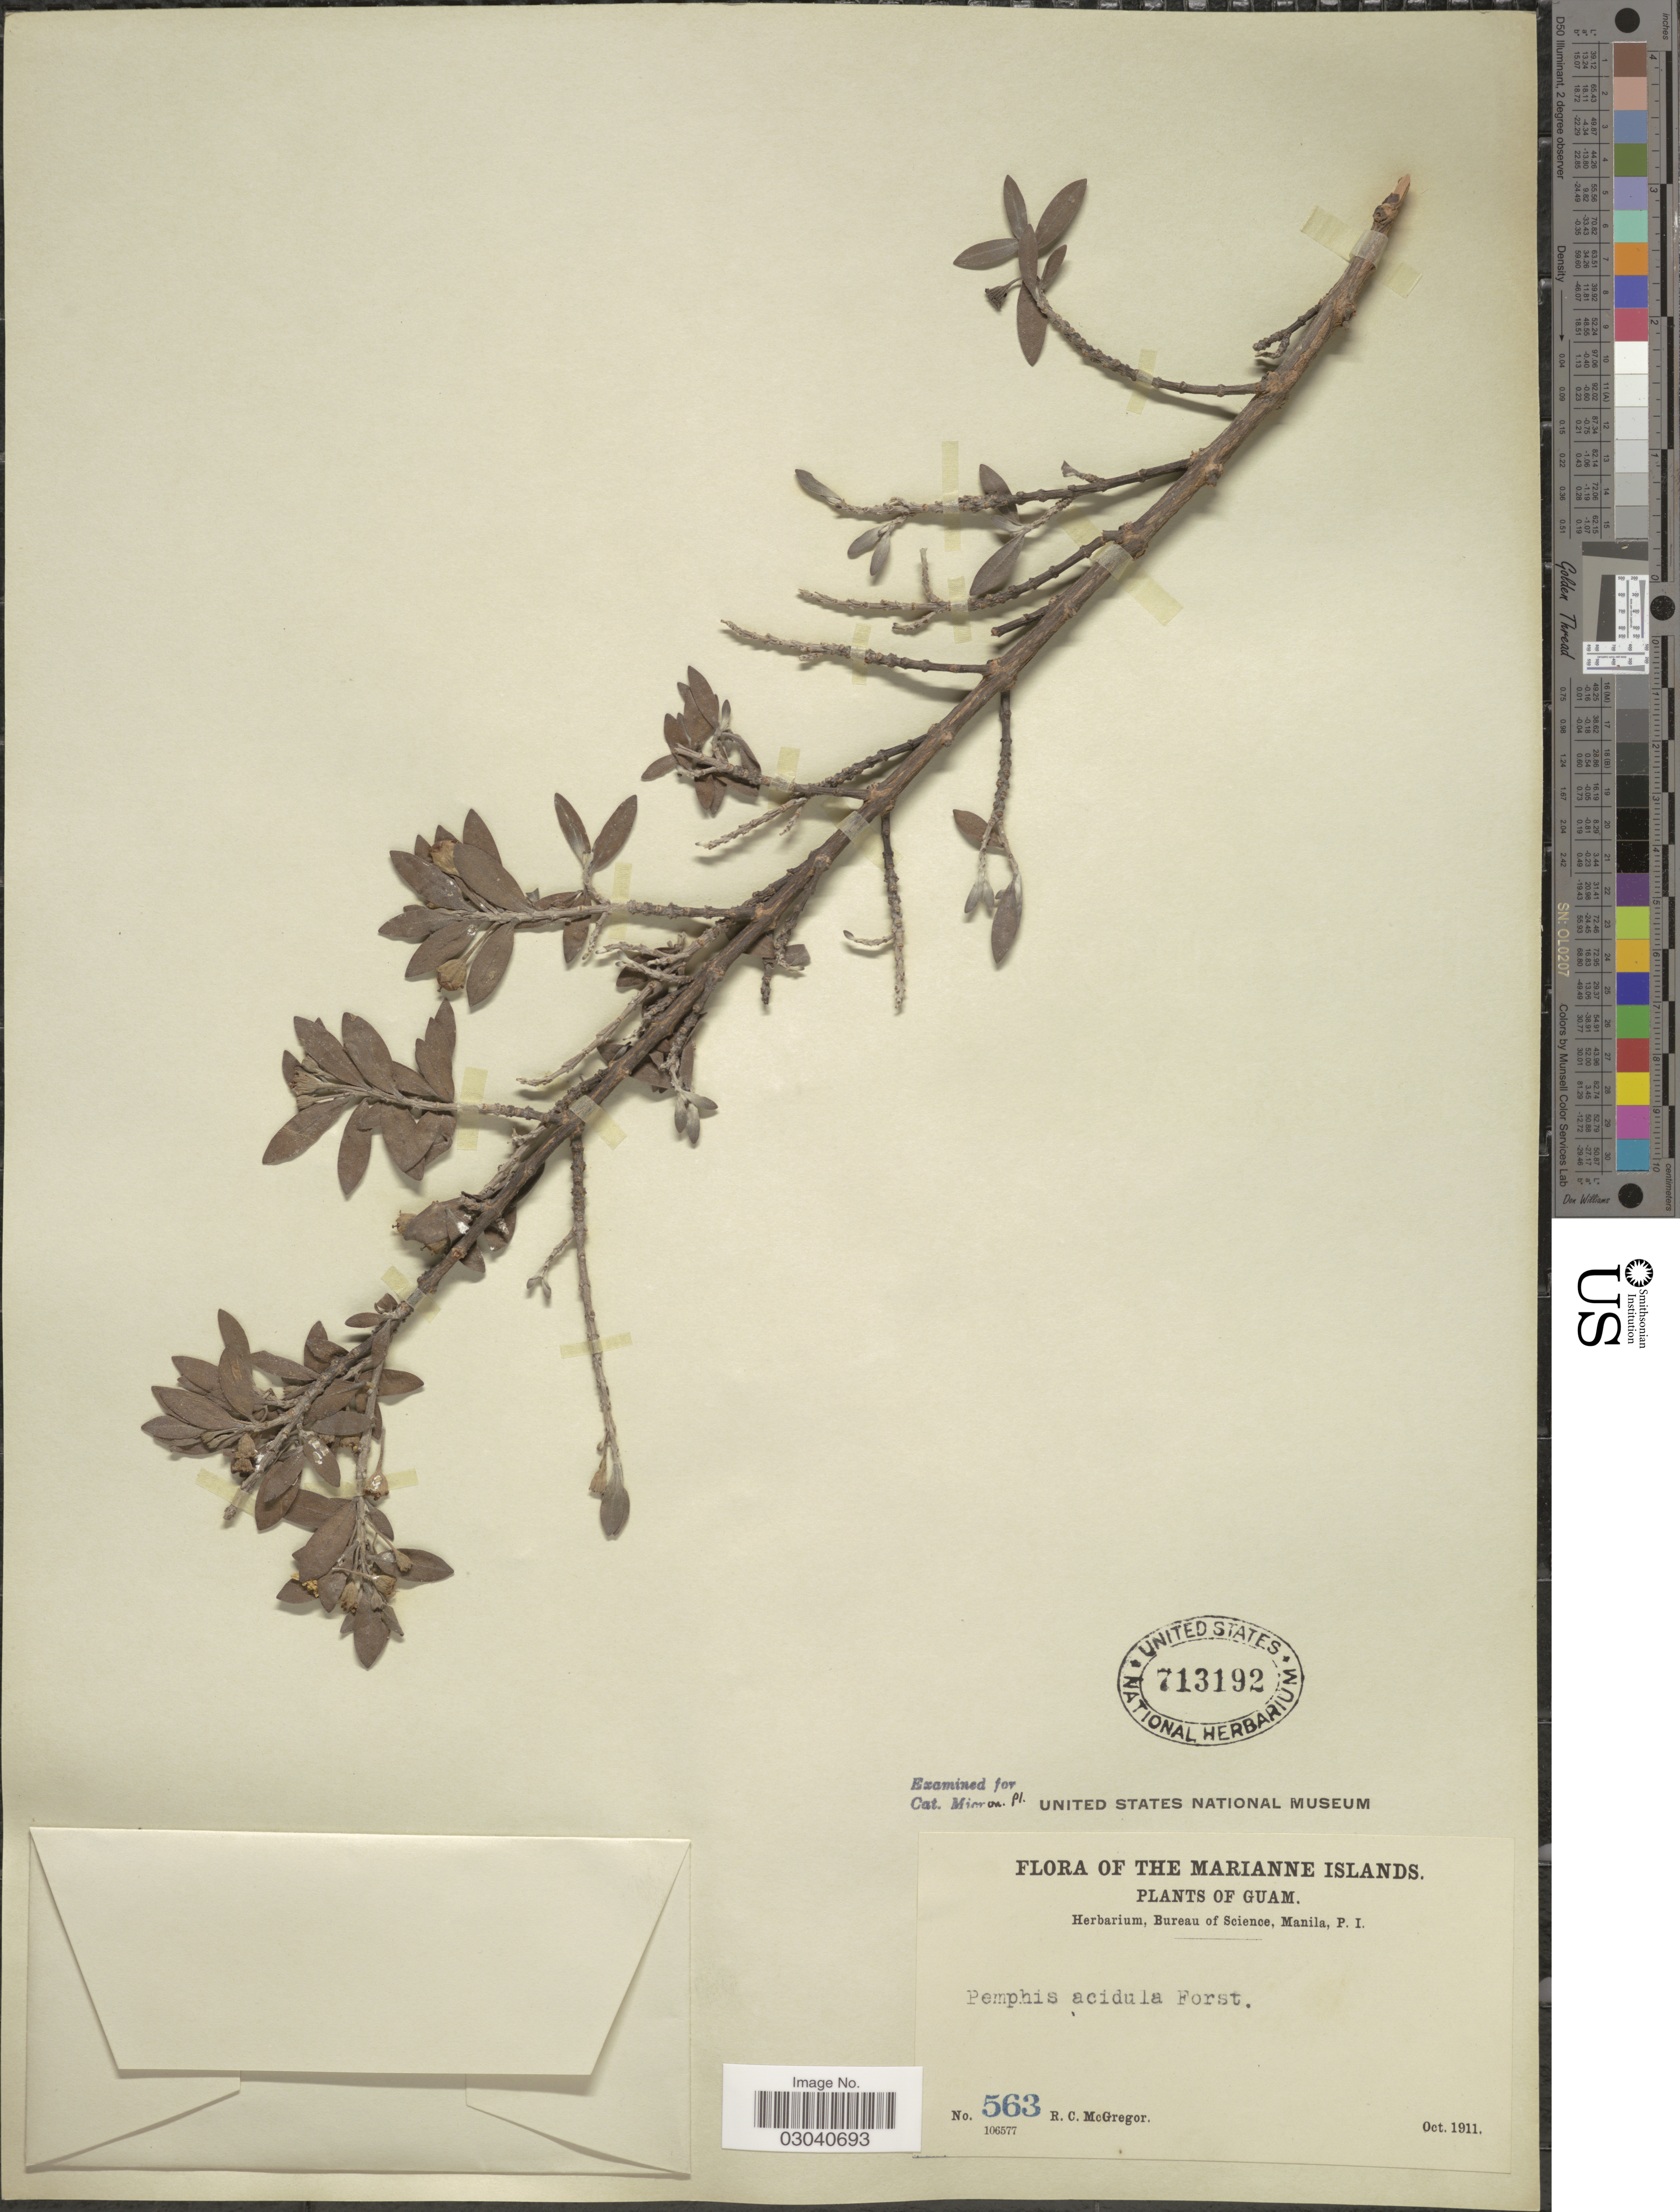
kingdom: Plantae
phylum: Tracheophyta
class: Magnoliopsida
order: Myrtales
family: Lythraceae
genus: Pemphis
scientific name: Pemphis acidula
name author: J.R. Forst. & G. Forst.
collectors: R. C. McGregor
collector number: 563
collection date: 1911-10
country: Guam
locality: Marianne Islands.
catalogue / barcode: US 713192